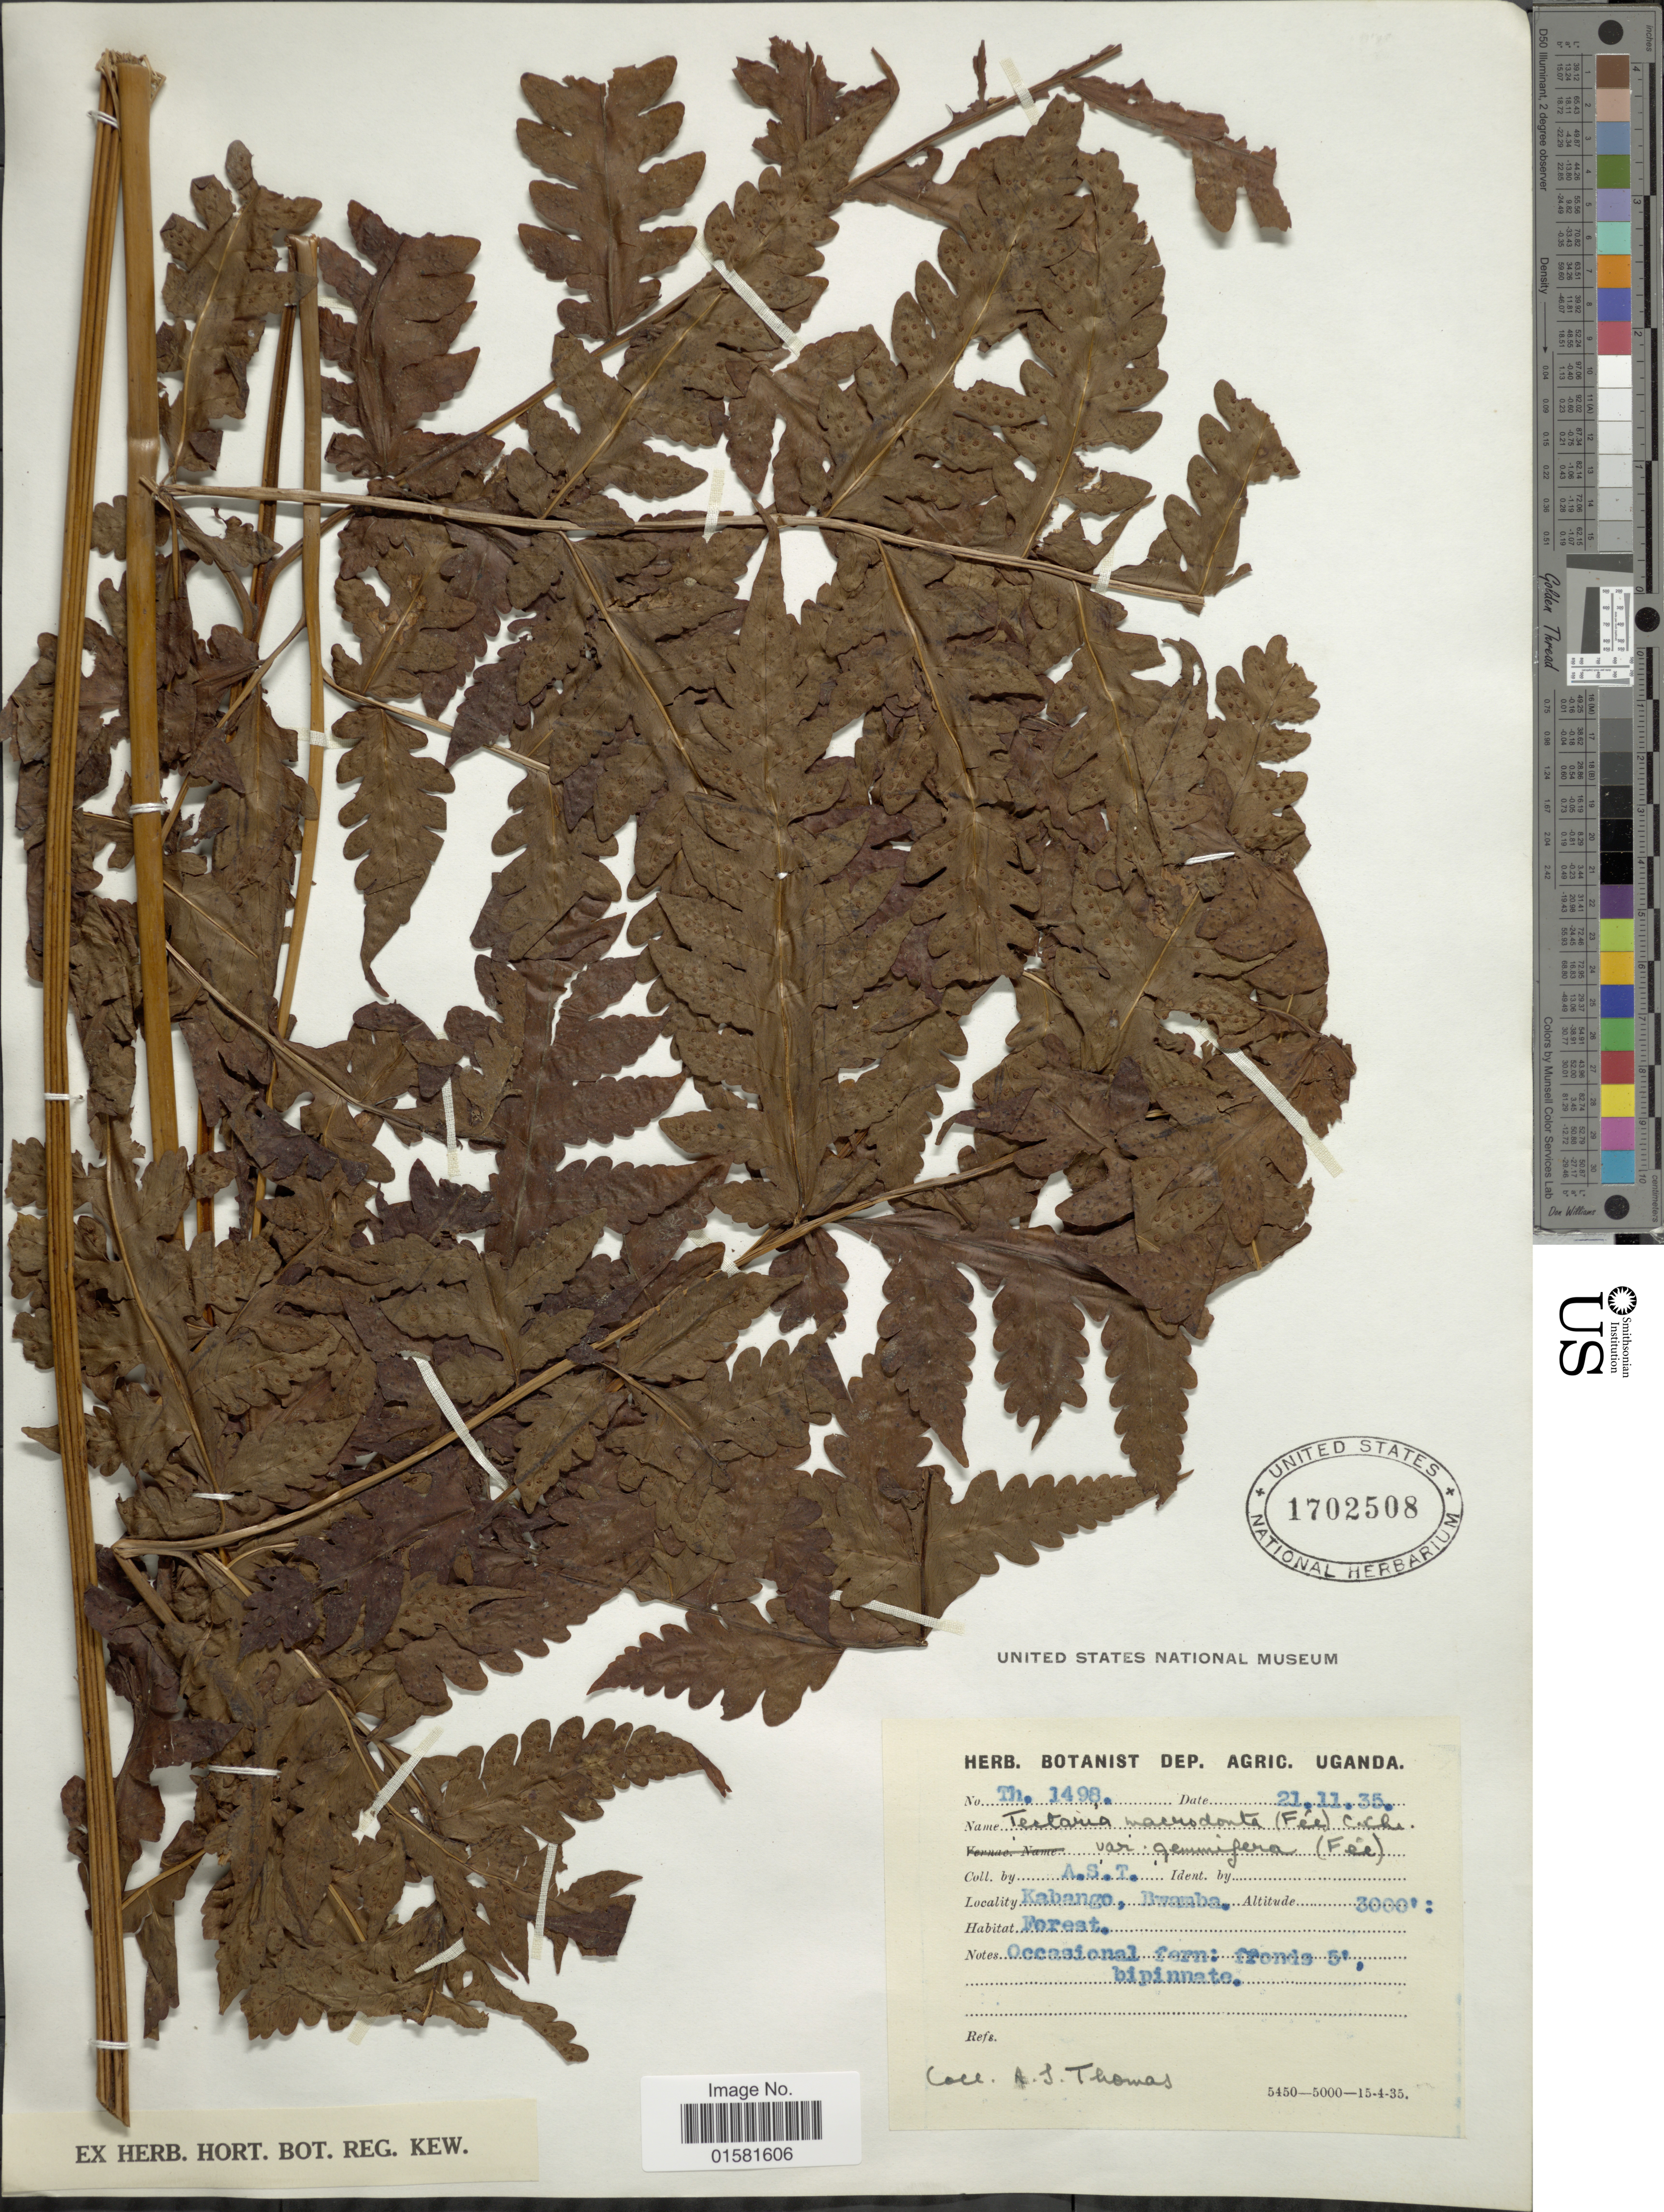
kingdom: Plantae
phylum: Tracheophyta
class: Polypodiopsida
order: Polypodiales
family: Tectariaceae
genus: Tectaria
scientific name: Tectaria macrodonta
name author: (Fée) C. Chr.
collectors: A. Thomas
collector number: Th. 1498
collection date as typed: Transcribed d/m/y: 21/11/35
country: Uganda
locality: Uganda, Kabango, Bwamba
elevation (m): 914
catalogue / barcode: US 1702508